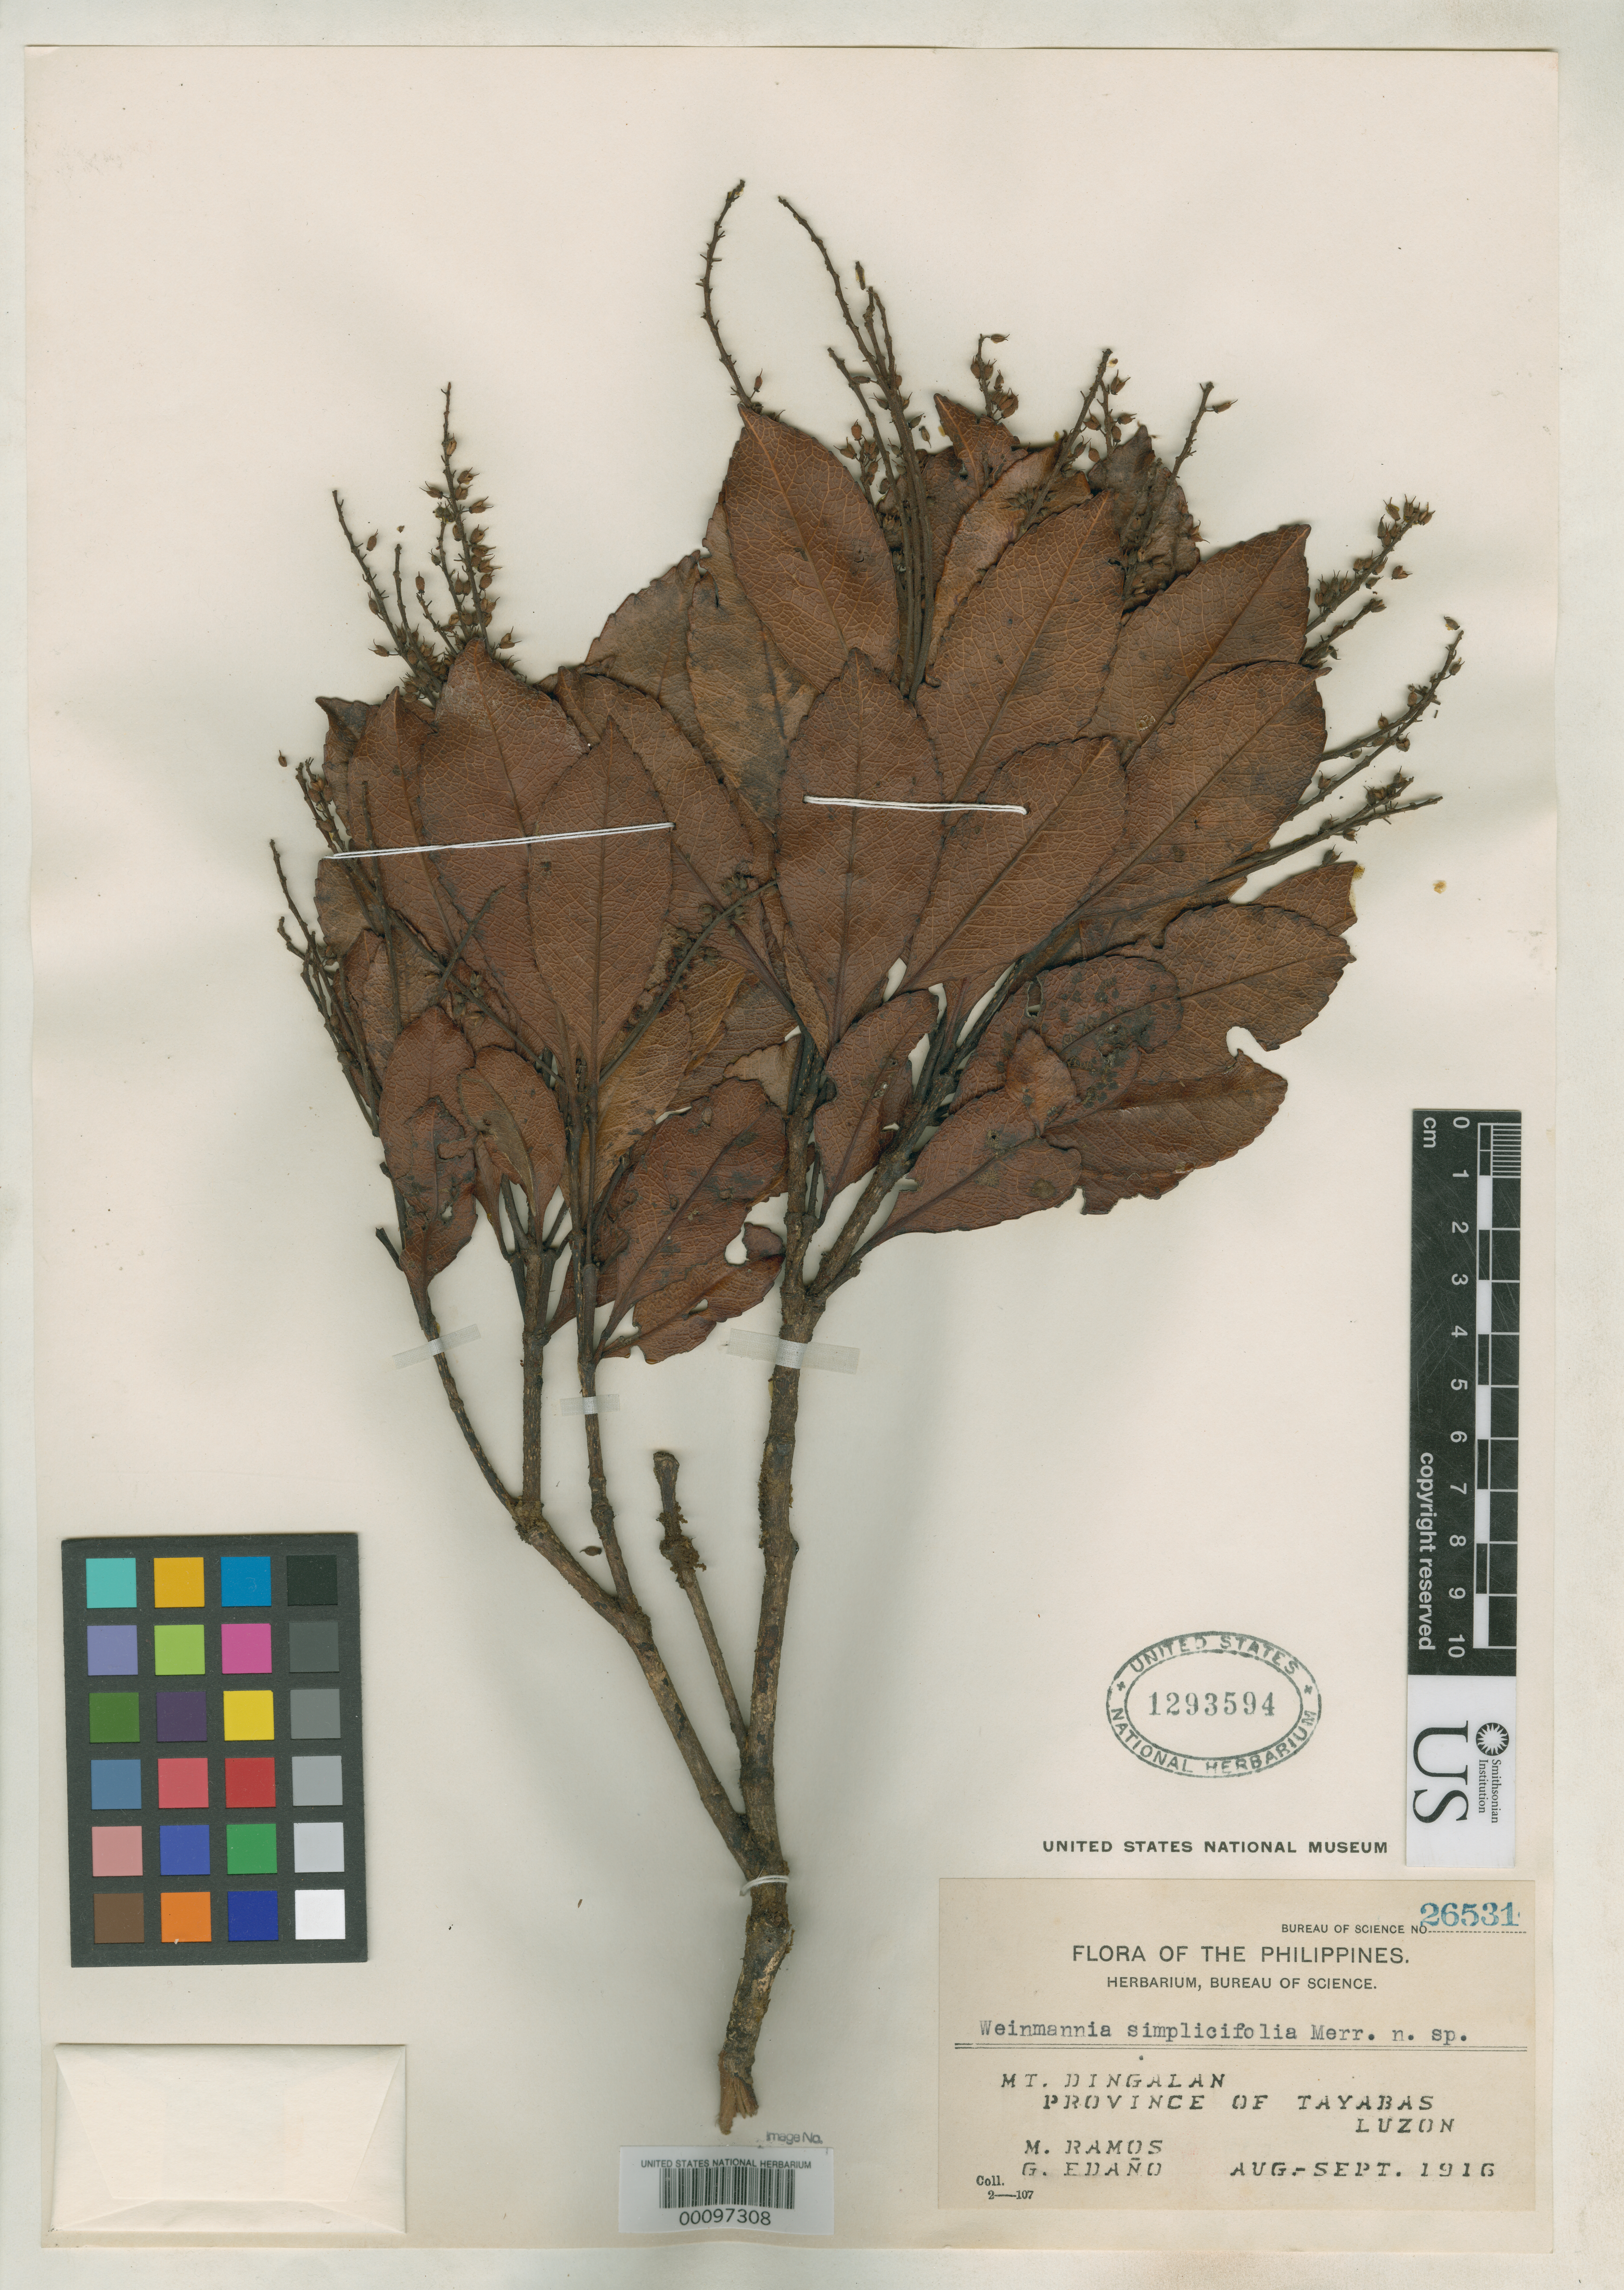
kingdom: Plantae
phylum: Tracheophyta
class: Magnoliopsida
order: Oxalidales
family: Cunoniaceae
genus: Weinmannia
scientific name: Weinmannia simplicifolia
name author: Merr.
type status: Isotype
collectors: M. Ramos & G. E. Edaño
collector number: Bur. Sci. 26531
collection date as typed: Aug 1916 to -- Sep 1916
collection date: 1916-08/1916-09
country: Philippines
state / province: Calabarzon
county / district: Quezon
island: Luzon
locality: Mt. Dingalan (Tayabas).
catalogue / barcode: US 1293594